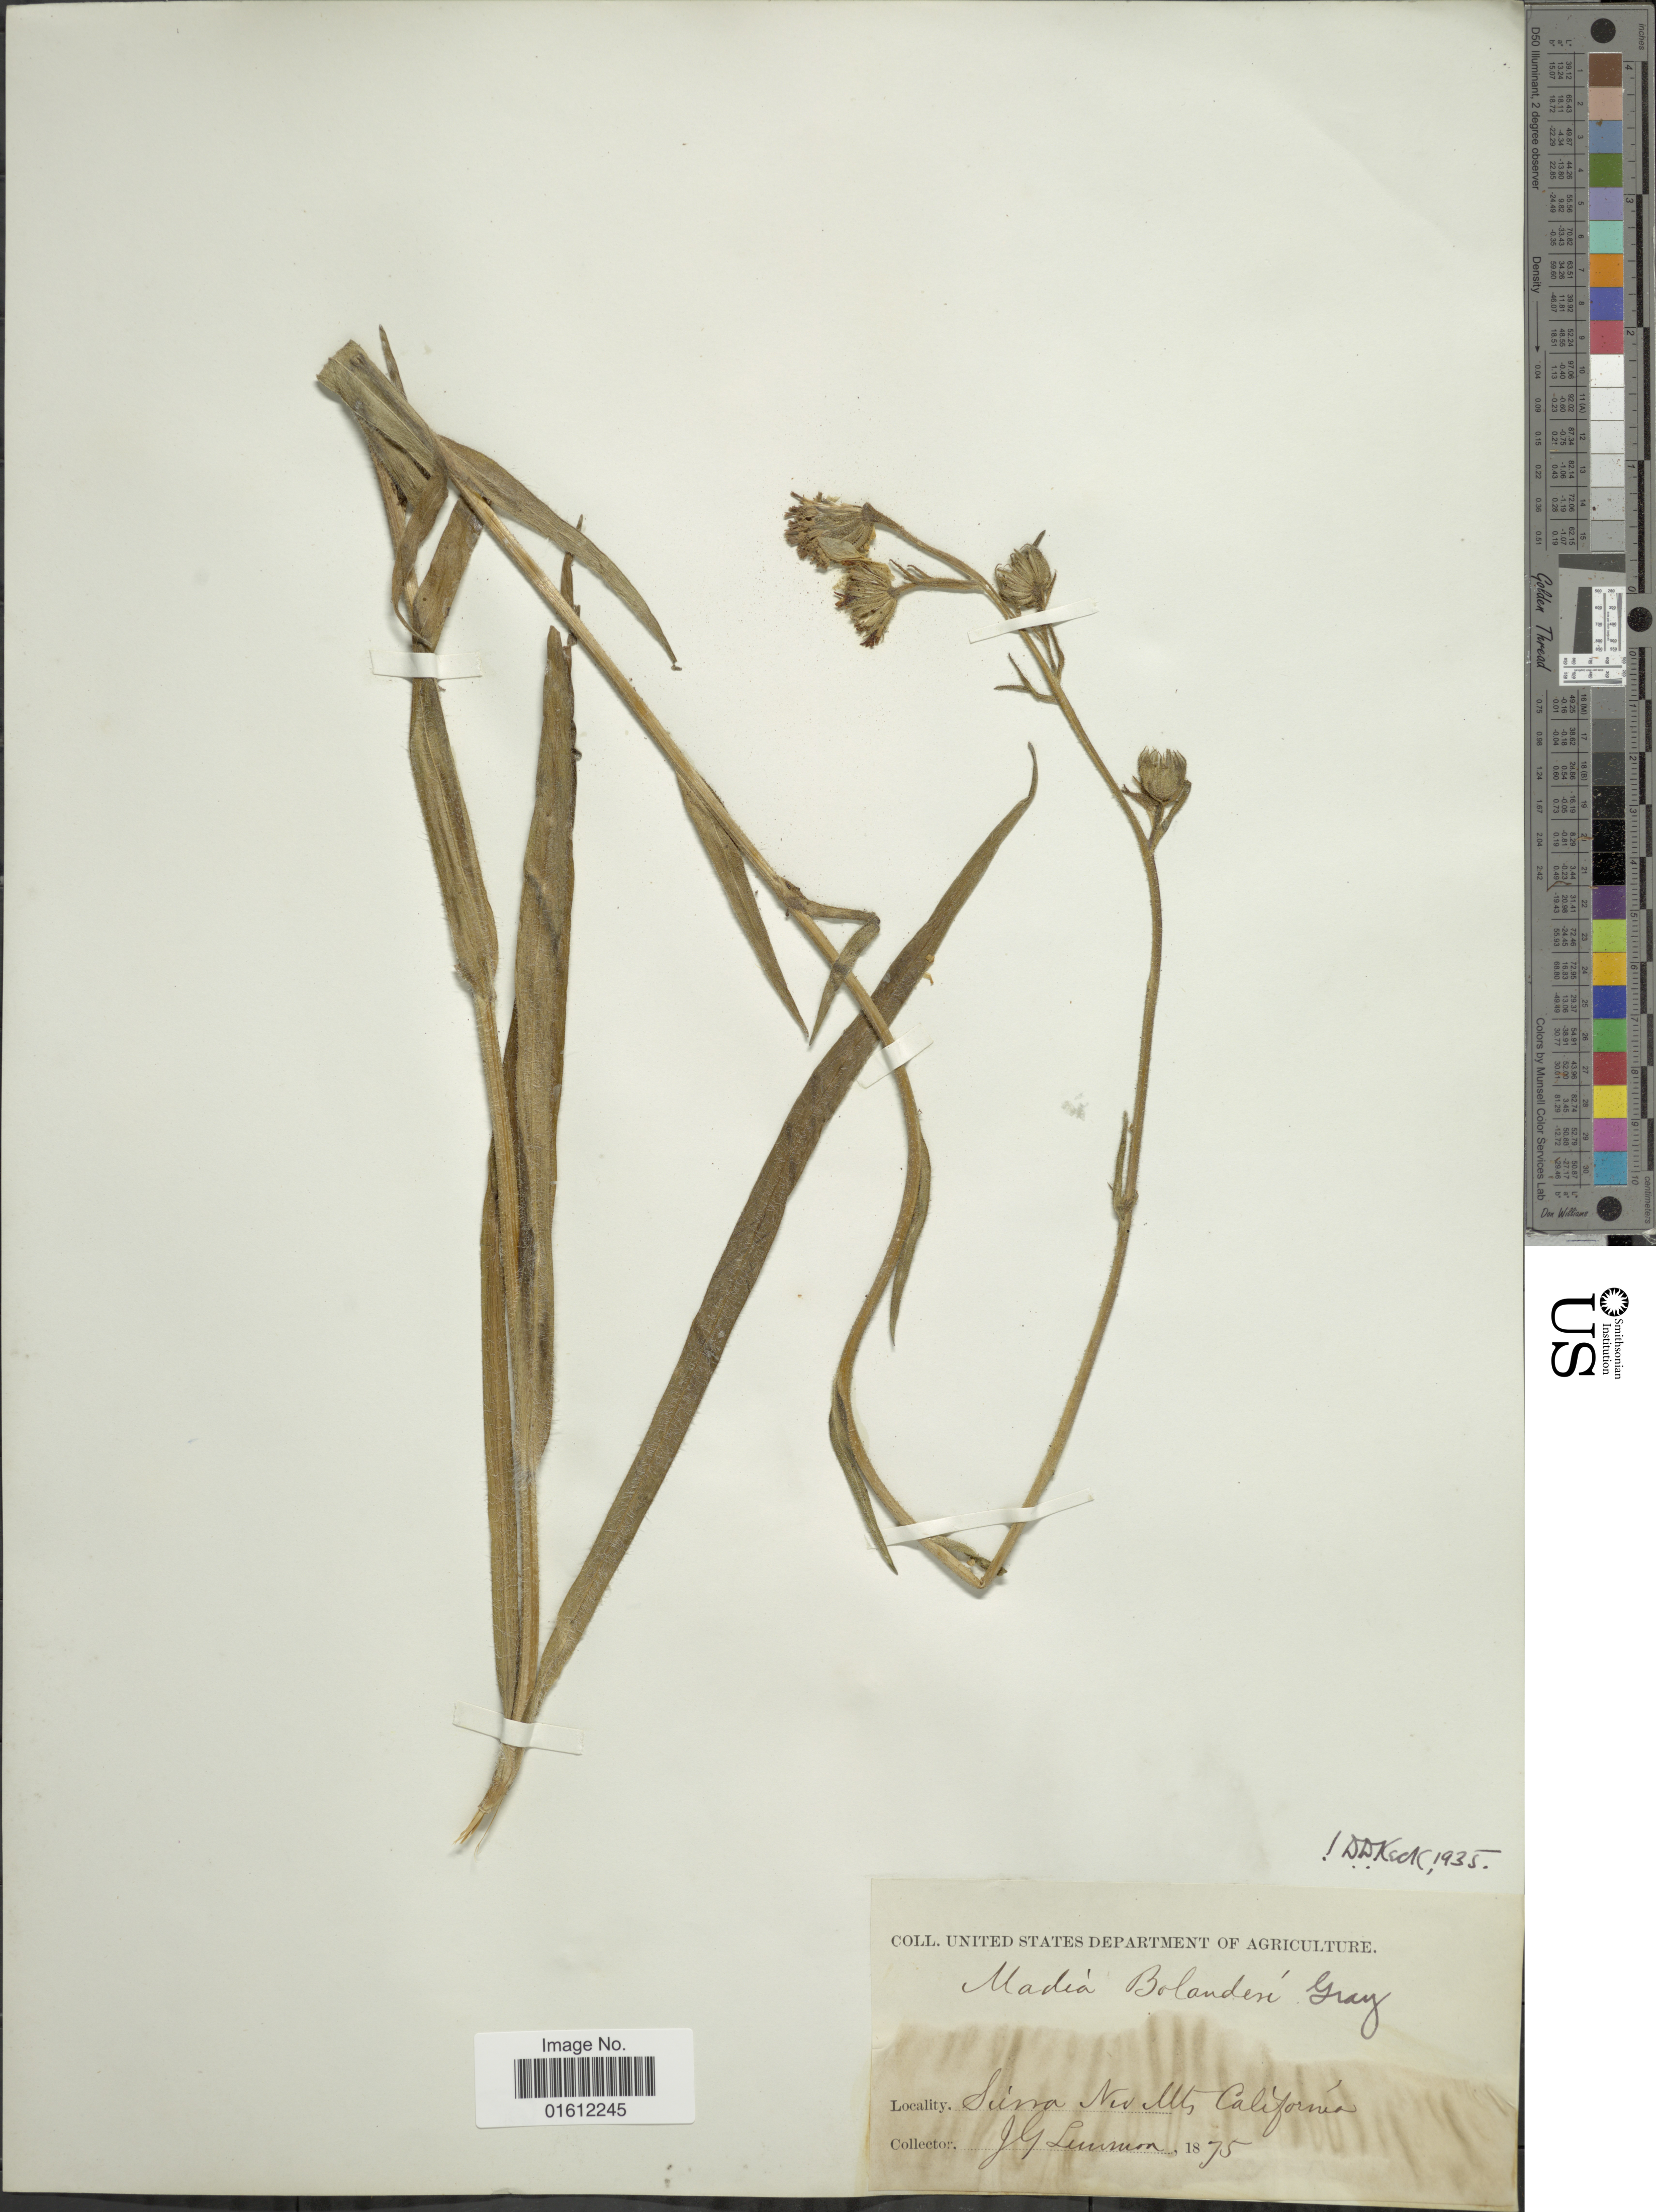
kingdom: Plantae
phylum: Tracheophyta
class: Magnoliopsida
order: Asterales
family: Asteraceae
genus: Madia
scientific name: Madia bolanderi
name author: A. Gray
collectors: J. Lemmon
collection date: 1875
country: United States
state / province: California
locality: Sierra Nev Mts